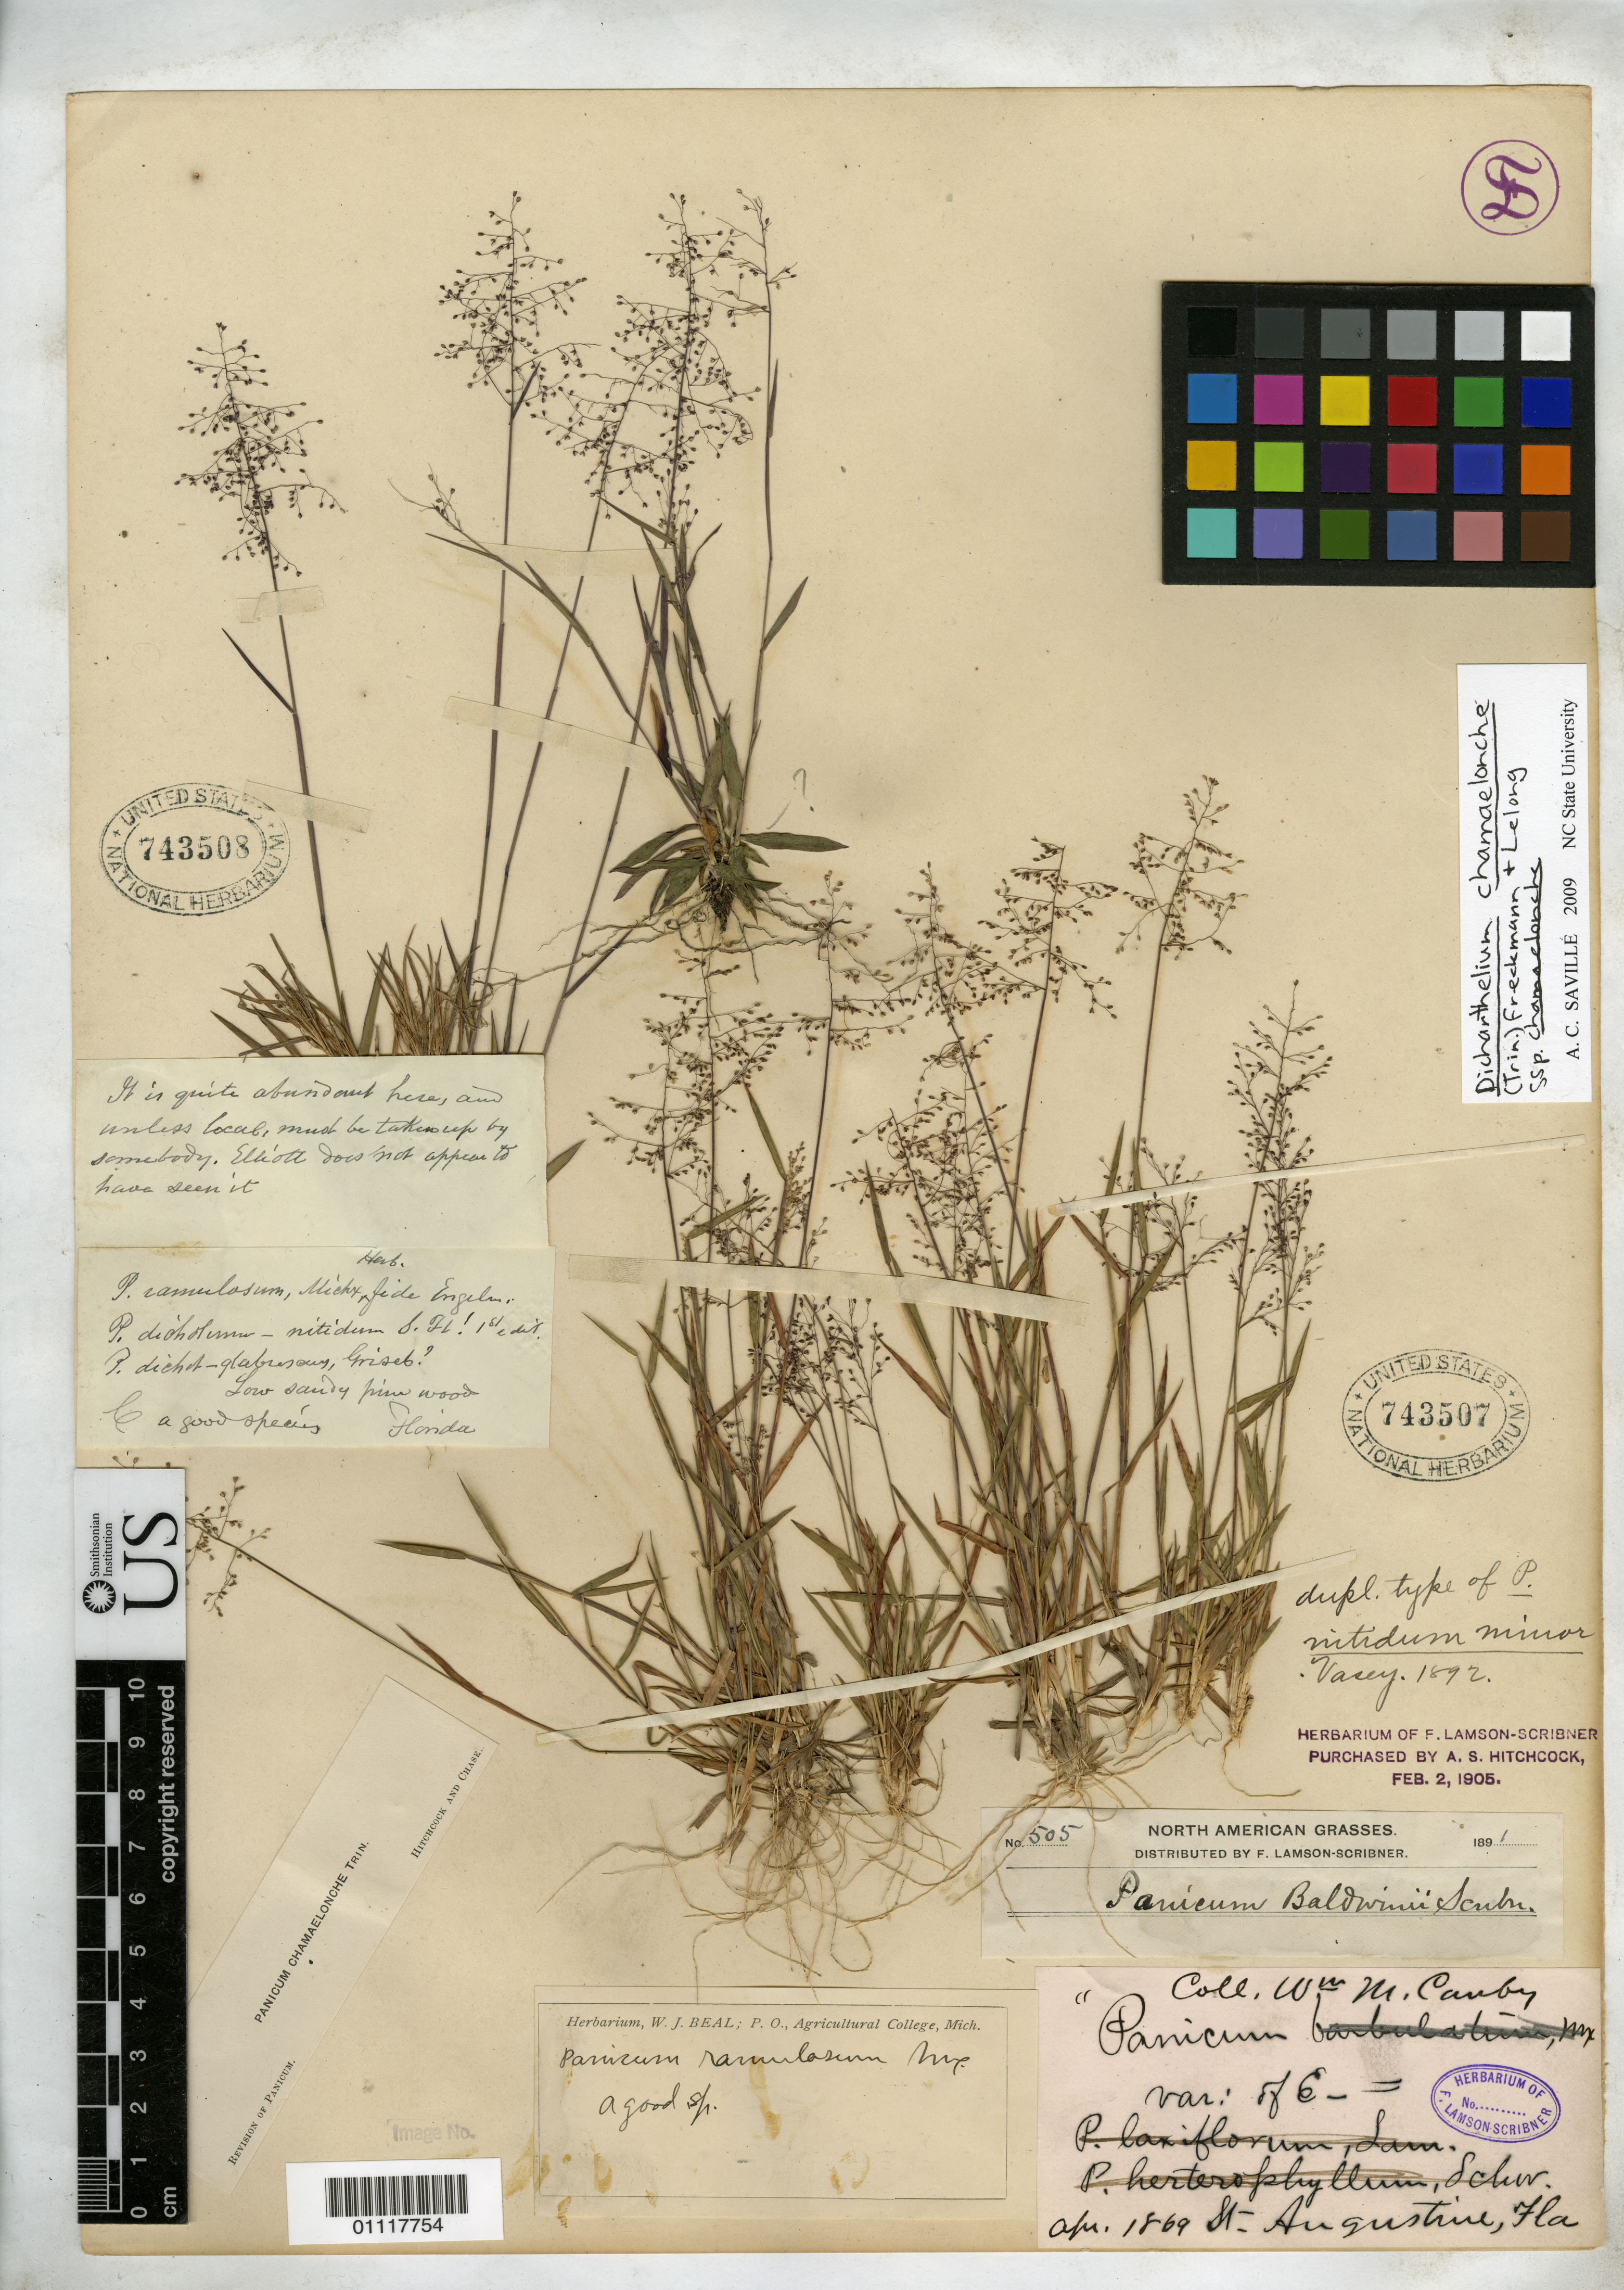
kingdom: Plantae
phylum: Tracheophyta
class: Liliopsida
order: Poales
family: Poaceae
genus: Panicum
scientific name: Panicum nitidum var. minor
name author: Vasey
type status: Type Collection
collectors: W. M. Canby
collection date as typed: Apr 1869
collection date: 1869-04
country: United States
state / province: Florida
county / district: St. Johns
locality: St. Augustine.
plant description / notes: Panicum nitidum var. minor Vasey: protologue cites no collections or specimens, except "Florida"; based (at least in part) on "P. ramulosum of Chapman's supplement, but I think cannot be the plant of Michx." Re-published (with same data) in Contr. U.S. Natl. Herb. 3: 30 (1892). Panicum baldwinii Nutt. ex Chapm. (1897) is apparently based, at least in part, on the same name and specimens; Panicum baldwinii Nutt. ex Scribn. (1898) is either a later homonym or isonym (apparently also based, in part, on same material).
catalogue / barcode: US 743507